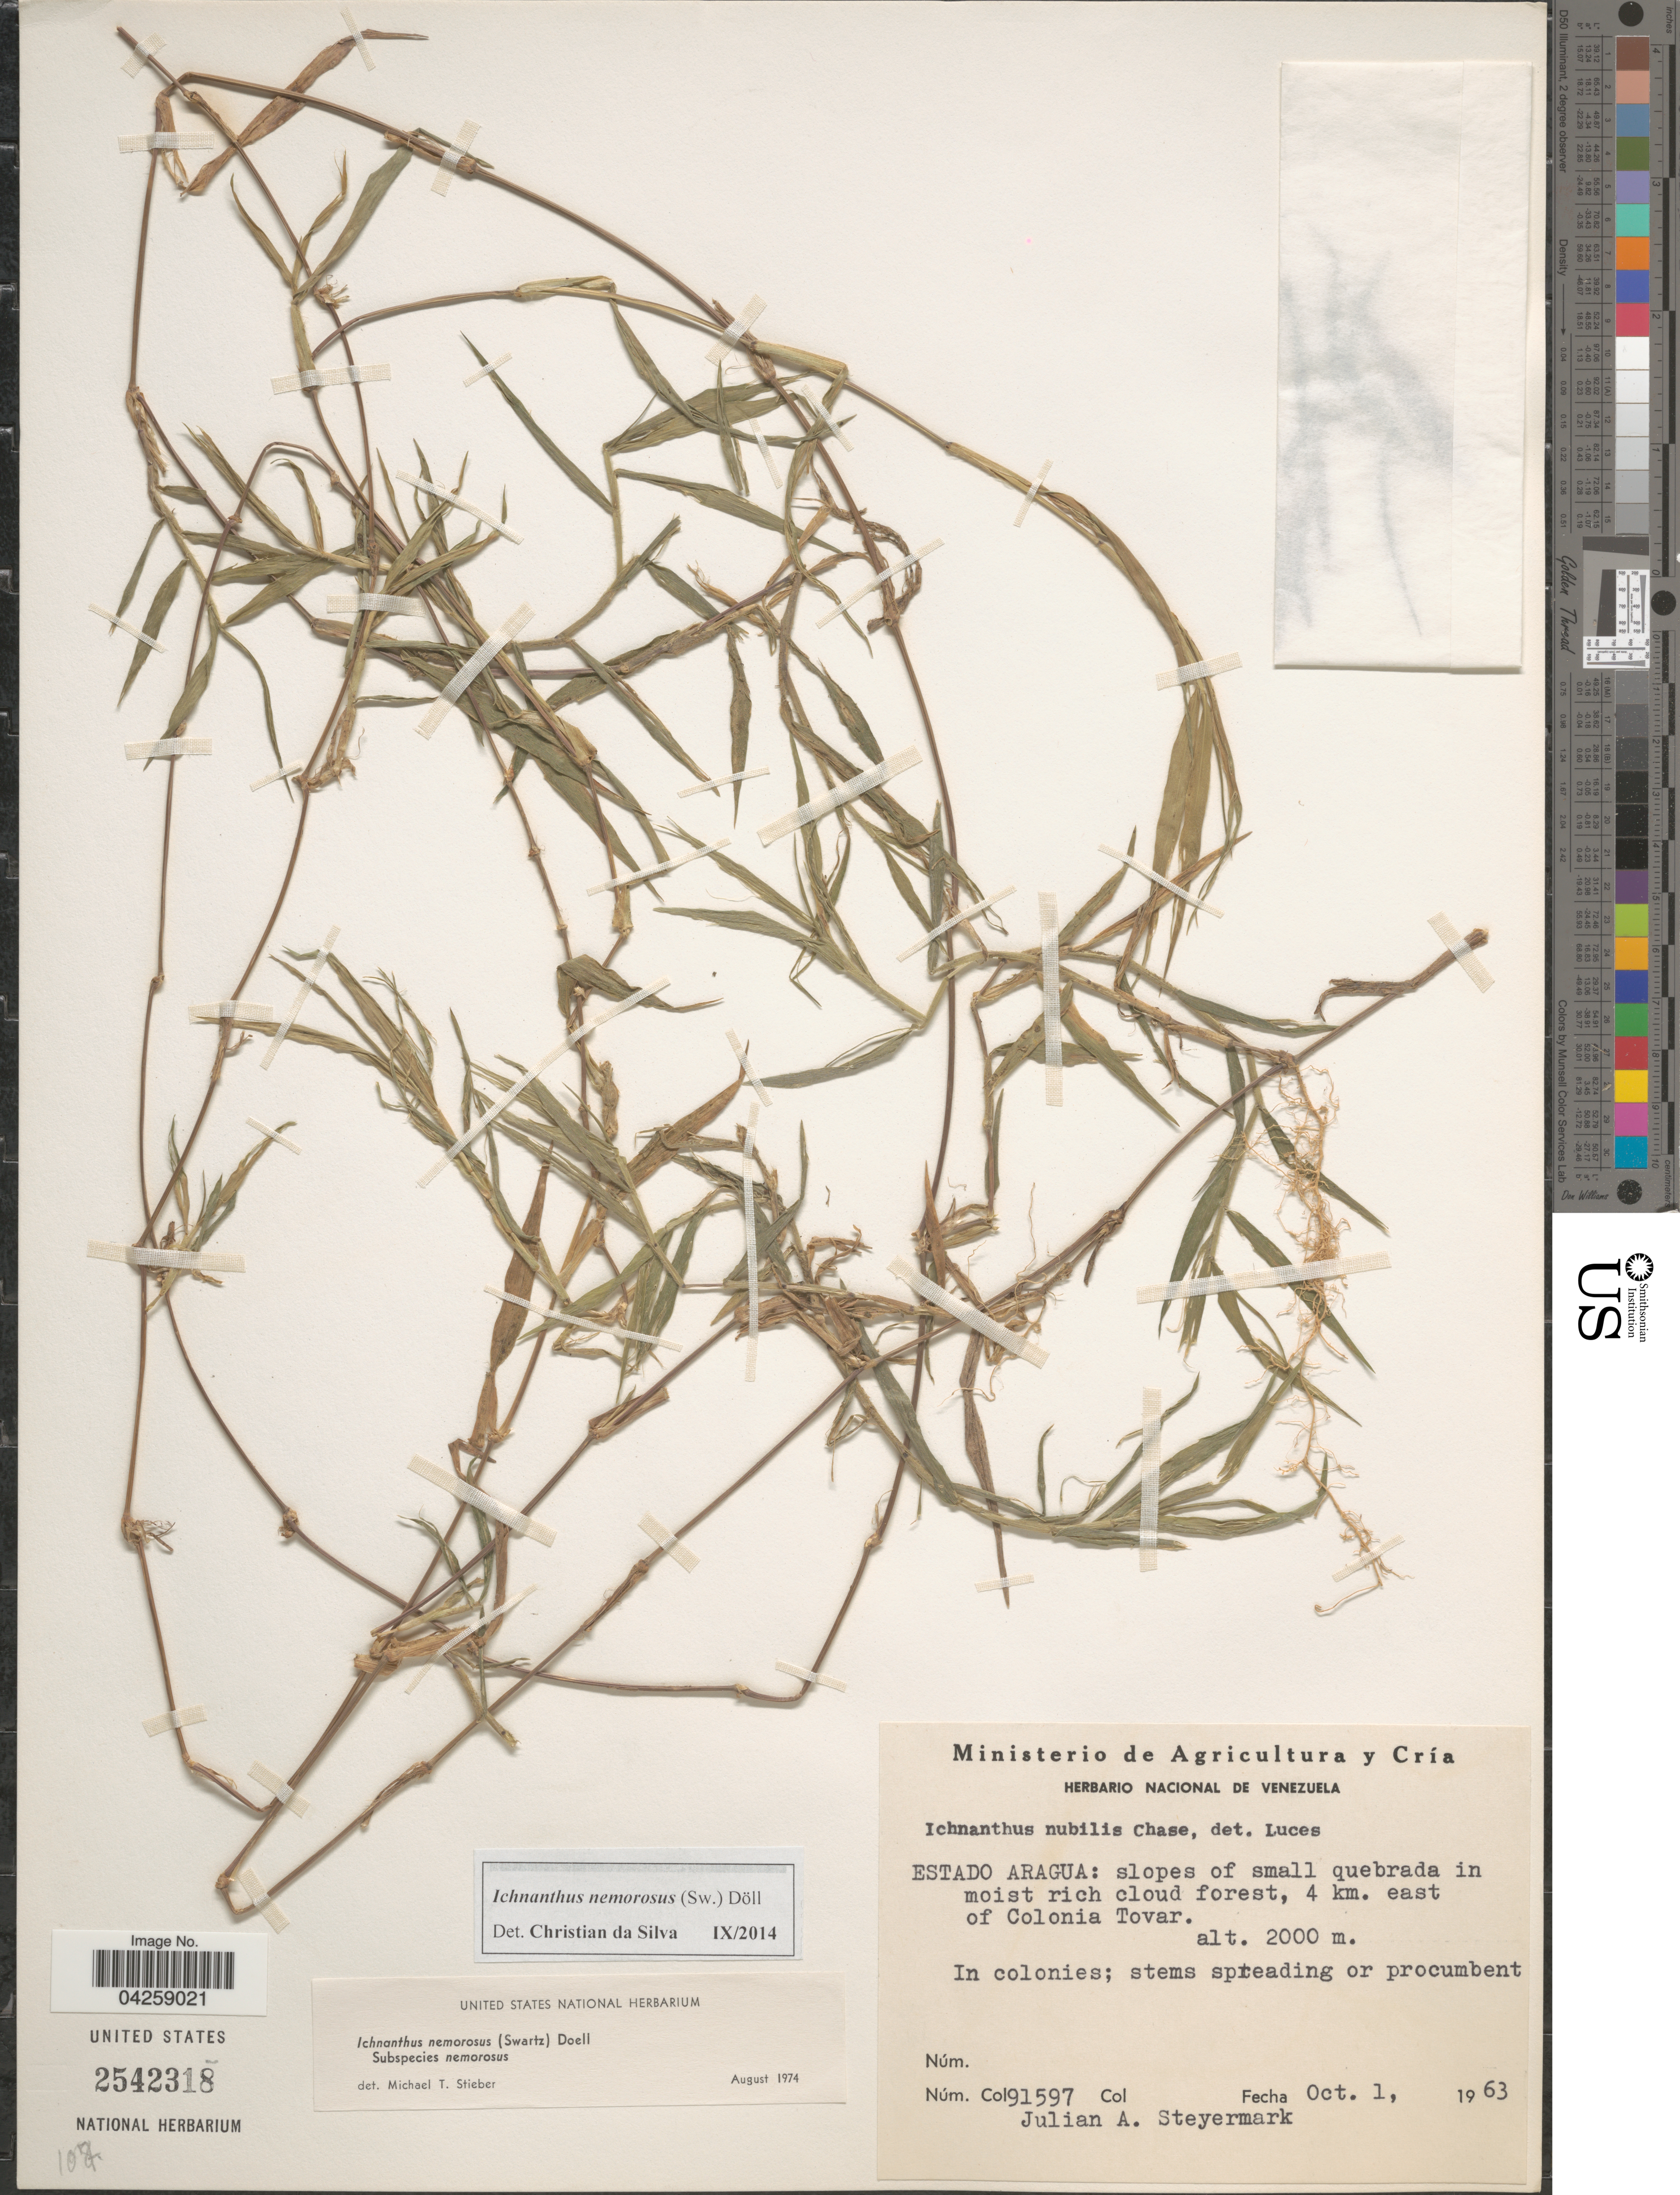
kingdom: Plantae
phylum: Tracheophyta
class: Liliopsida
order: Poales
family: Poaceae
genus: Ichnanthus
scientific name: Ichnanthus nemorosus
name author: (Sw.) Döll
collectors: J. Steyermark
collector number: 91597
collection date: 1963-10-01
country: Venezuela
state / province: Aragua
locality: Slopes of small quebrada in moist rich cloud forest, 4 km. east of Colonia Tovar.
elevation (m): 2000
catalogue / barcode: US 2542318